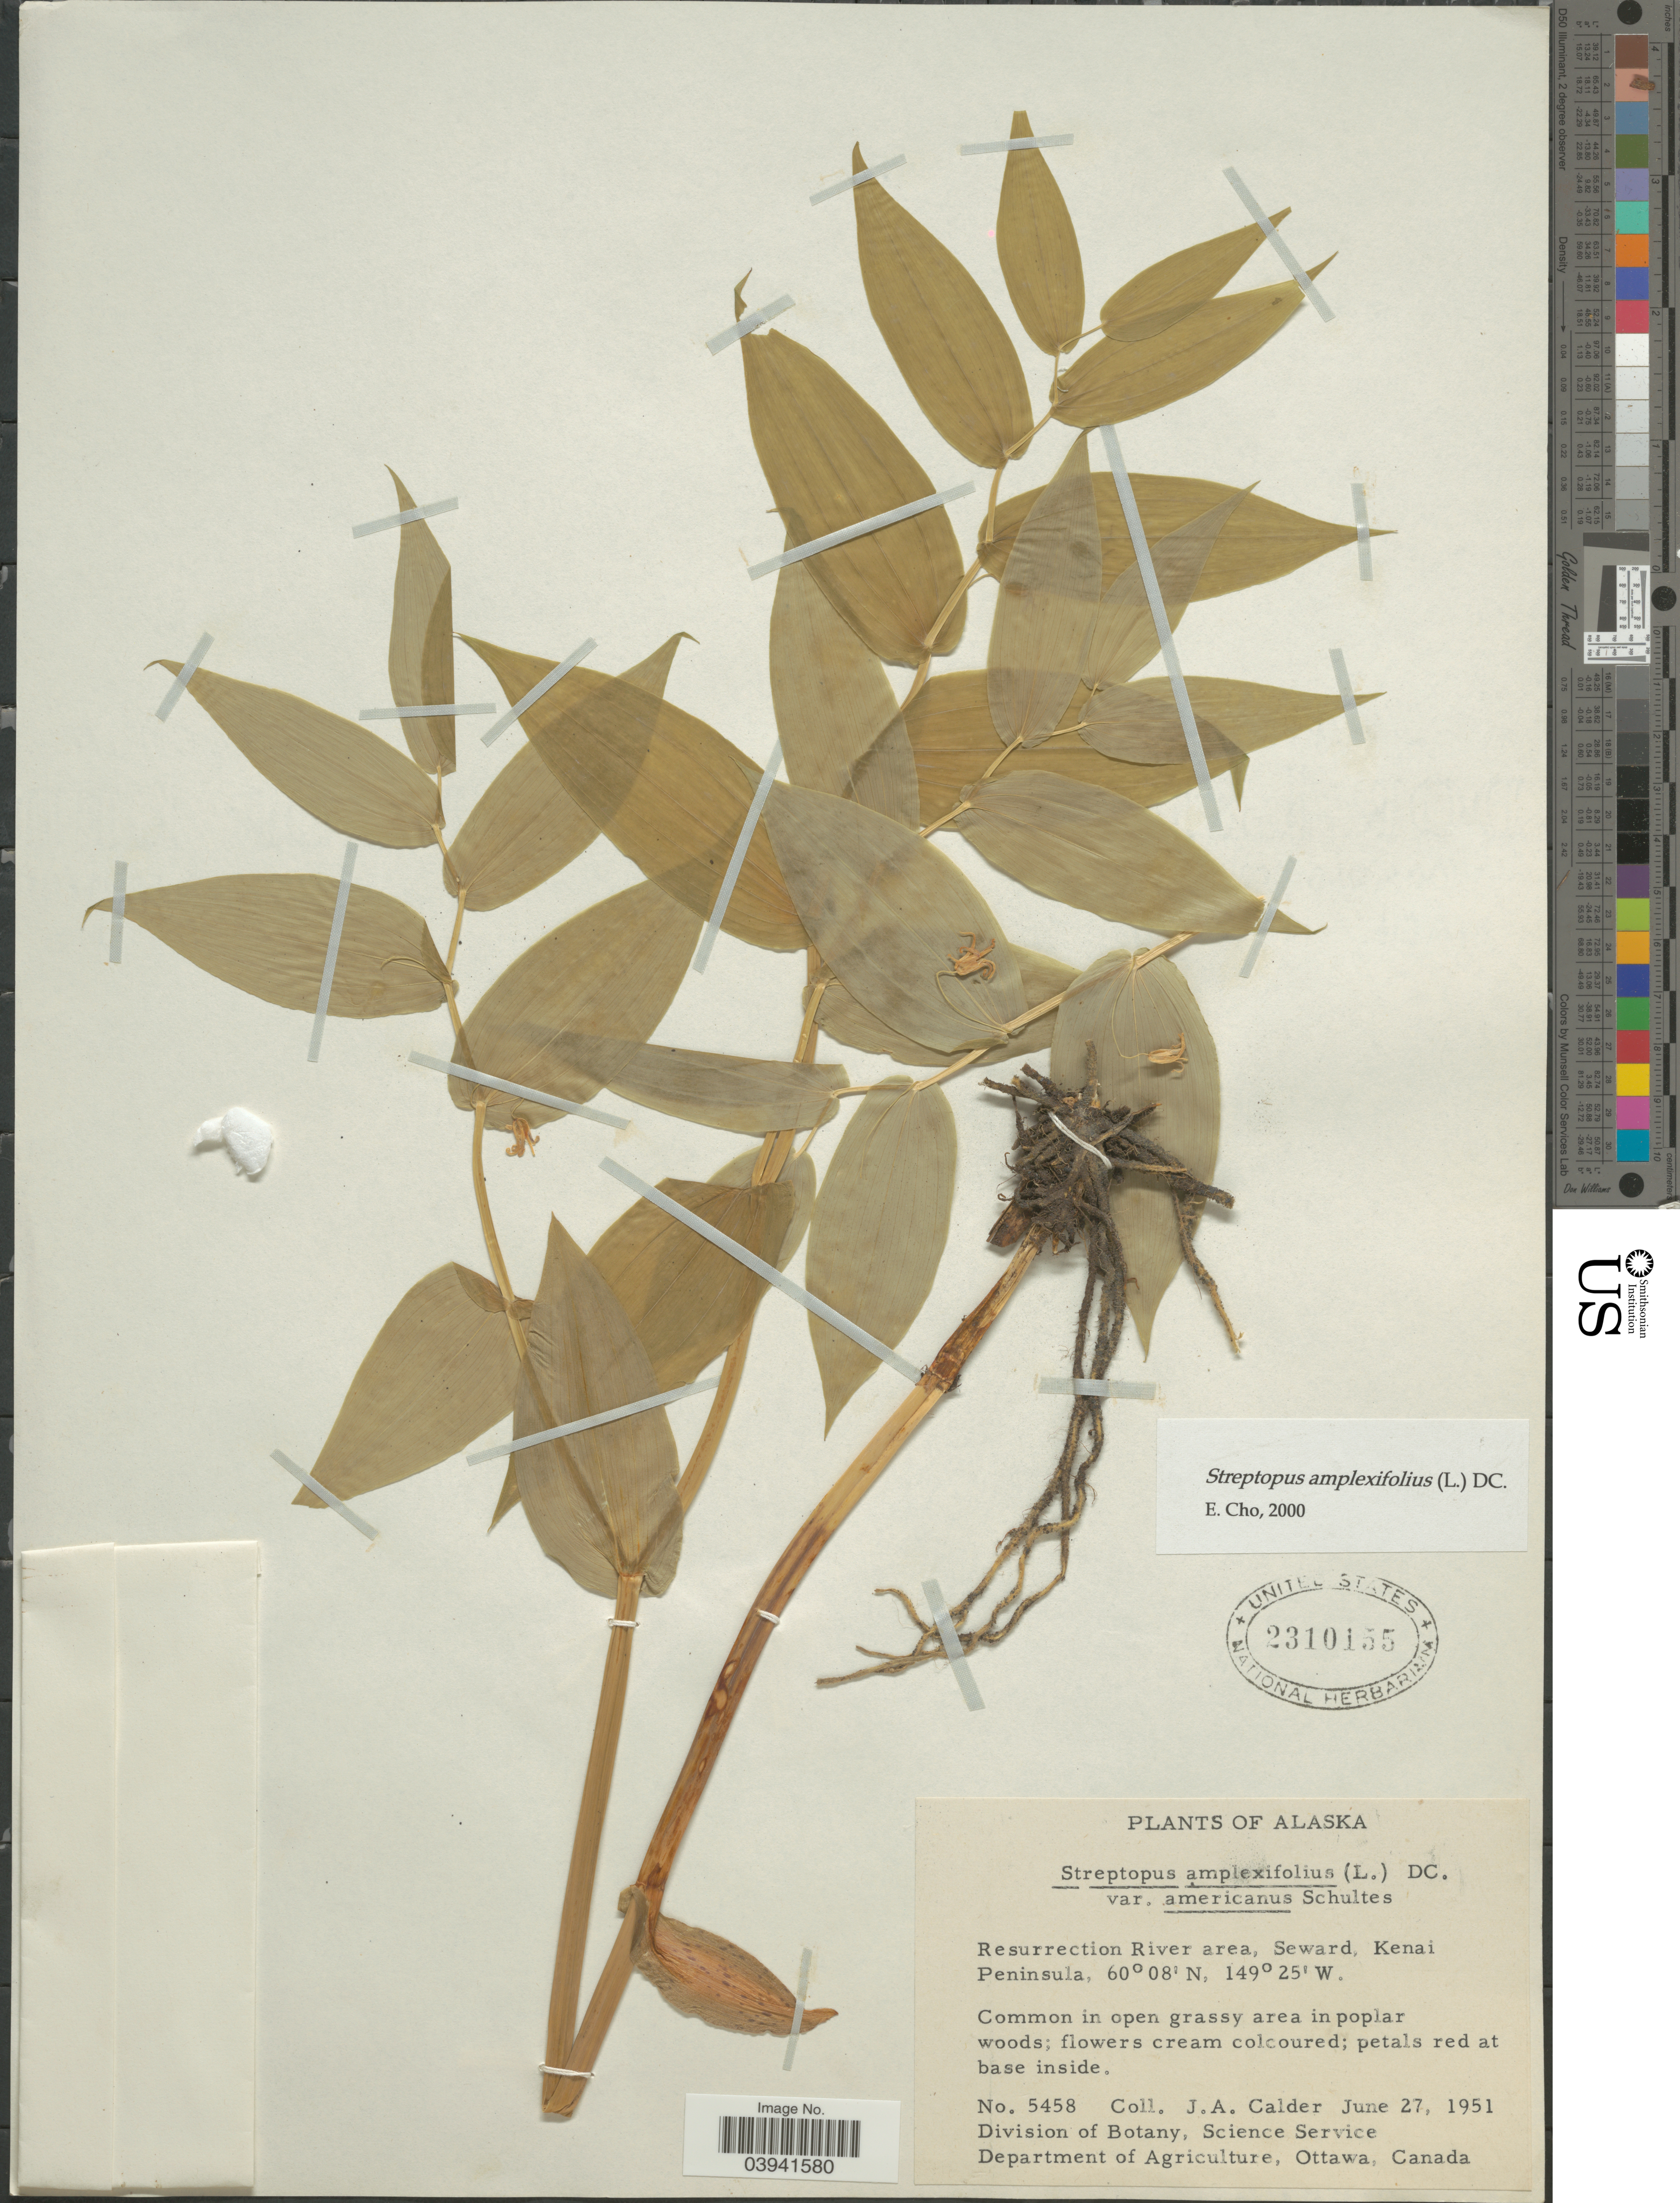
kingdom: Plantae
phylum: Tracheophyta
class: Liliopsida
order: Liliales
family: Liliaceae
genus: Streptopus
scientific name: Streptopus amplexifolius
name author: (L.) DC.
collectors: J. A. Calder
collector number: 5458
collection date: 1951-06-27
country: United States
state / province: Alaska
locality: Resurrection River area, Seward, Kenai Peninsula.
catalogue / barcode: US 2310155